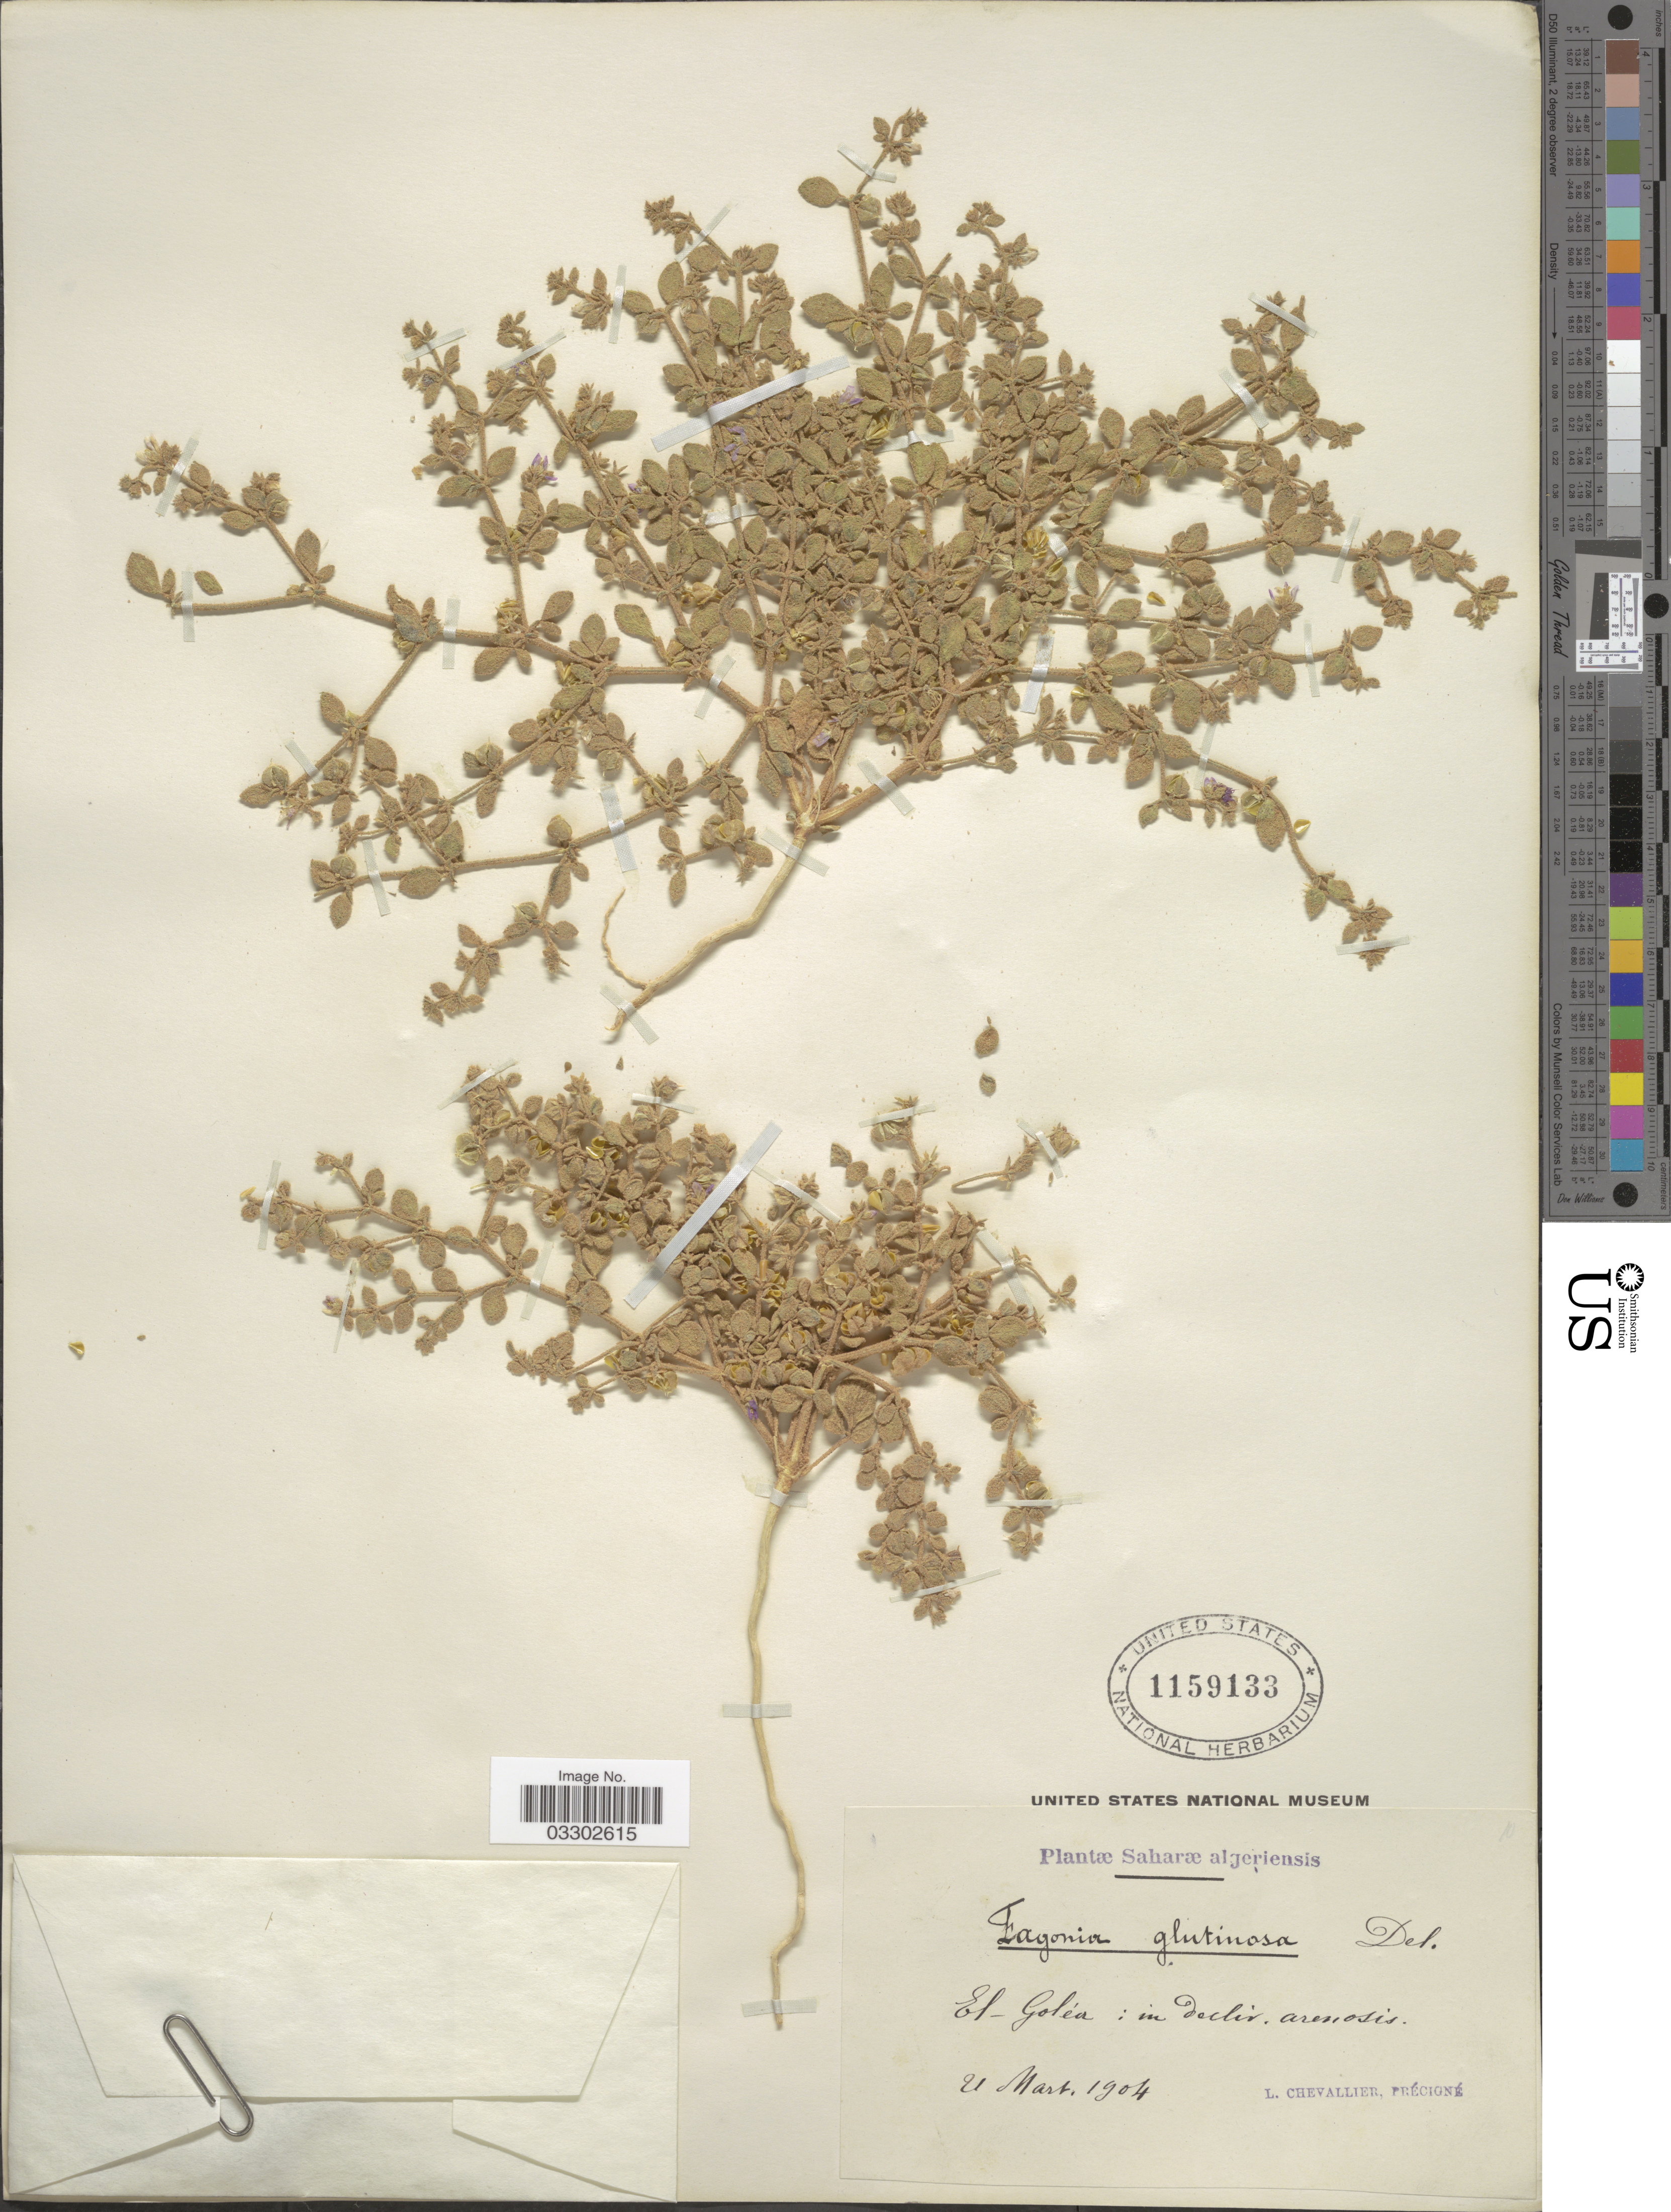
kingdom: Plantae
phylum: Tracheophyta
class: Magnoliopsida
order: Zygophyllales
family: Zygophyllaceae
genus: Fagonia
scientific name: Fagonia glutinosa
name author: Delile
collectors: L. Chevallier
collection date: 1904-03-21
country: Algeria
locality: Saharæ algeriensis. El-Goléa.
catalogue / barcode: US 1159133